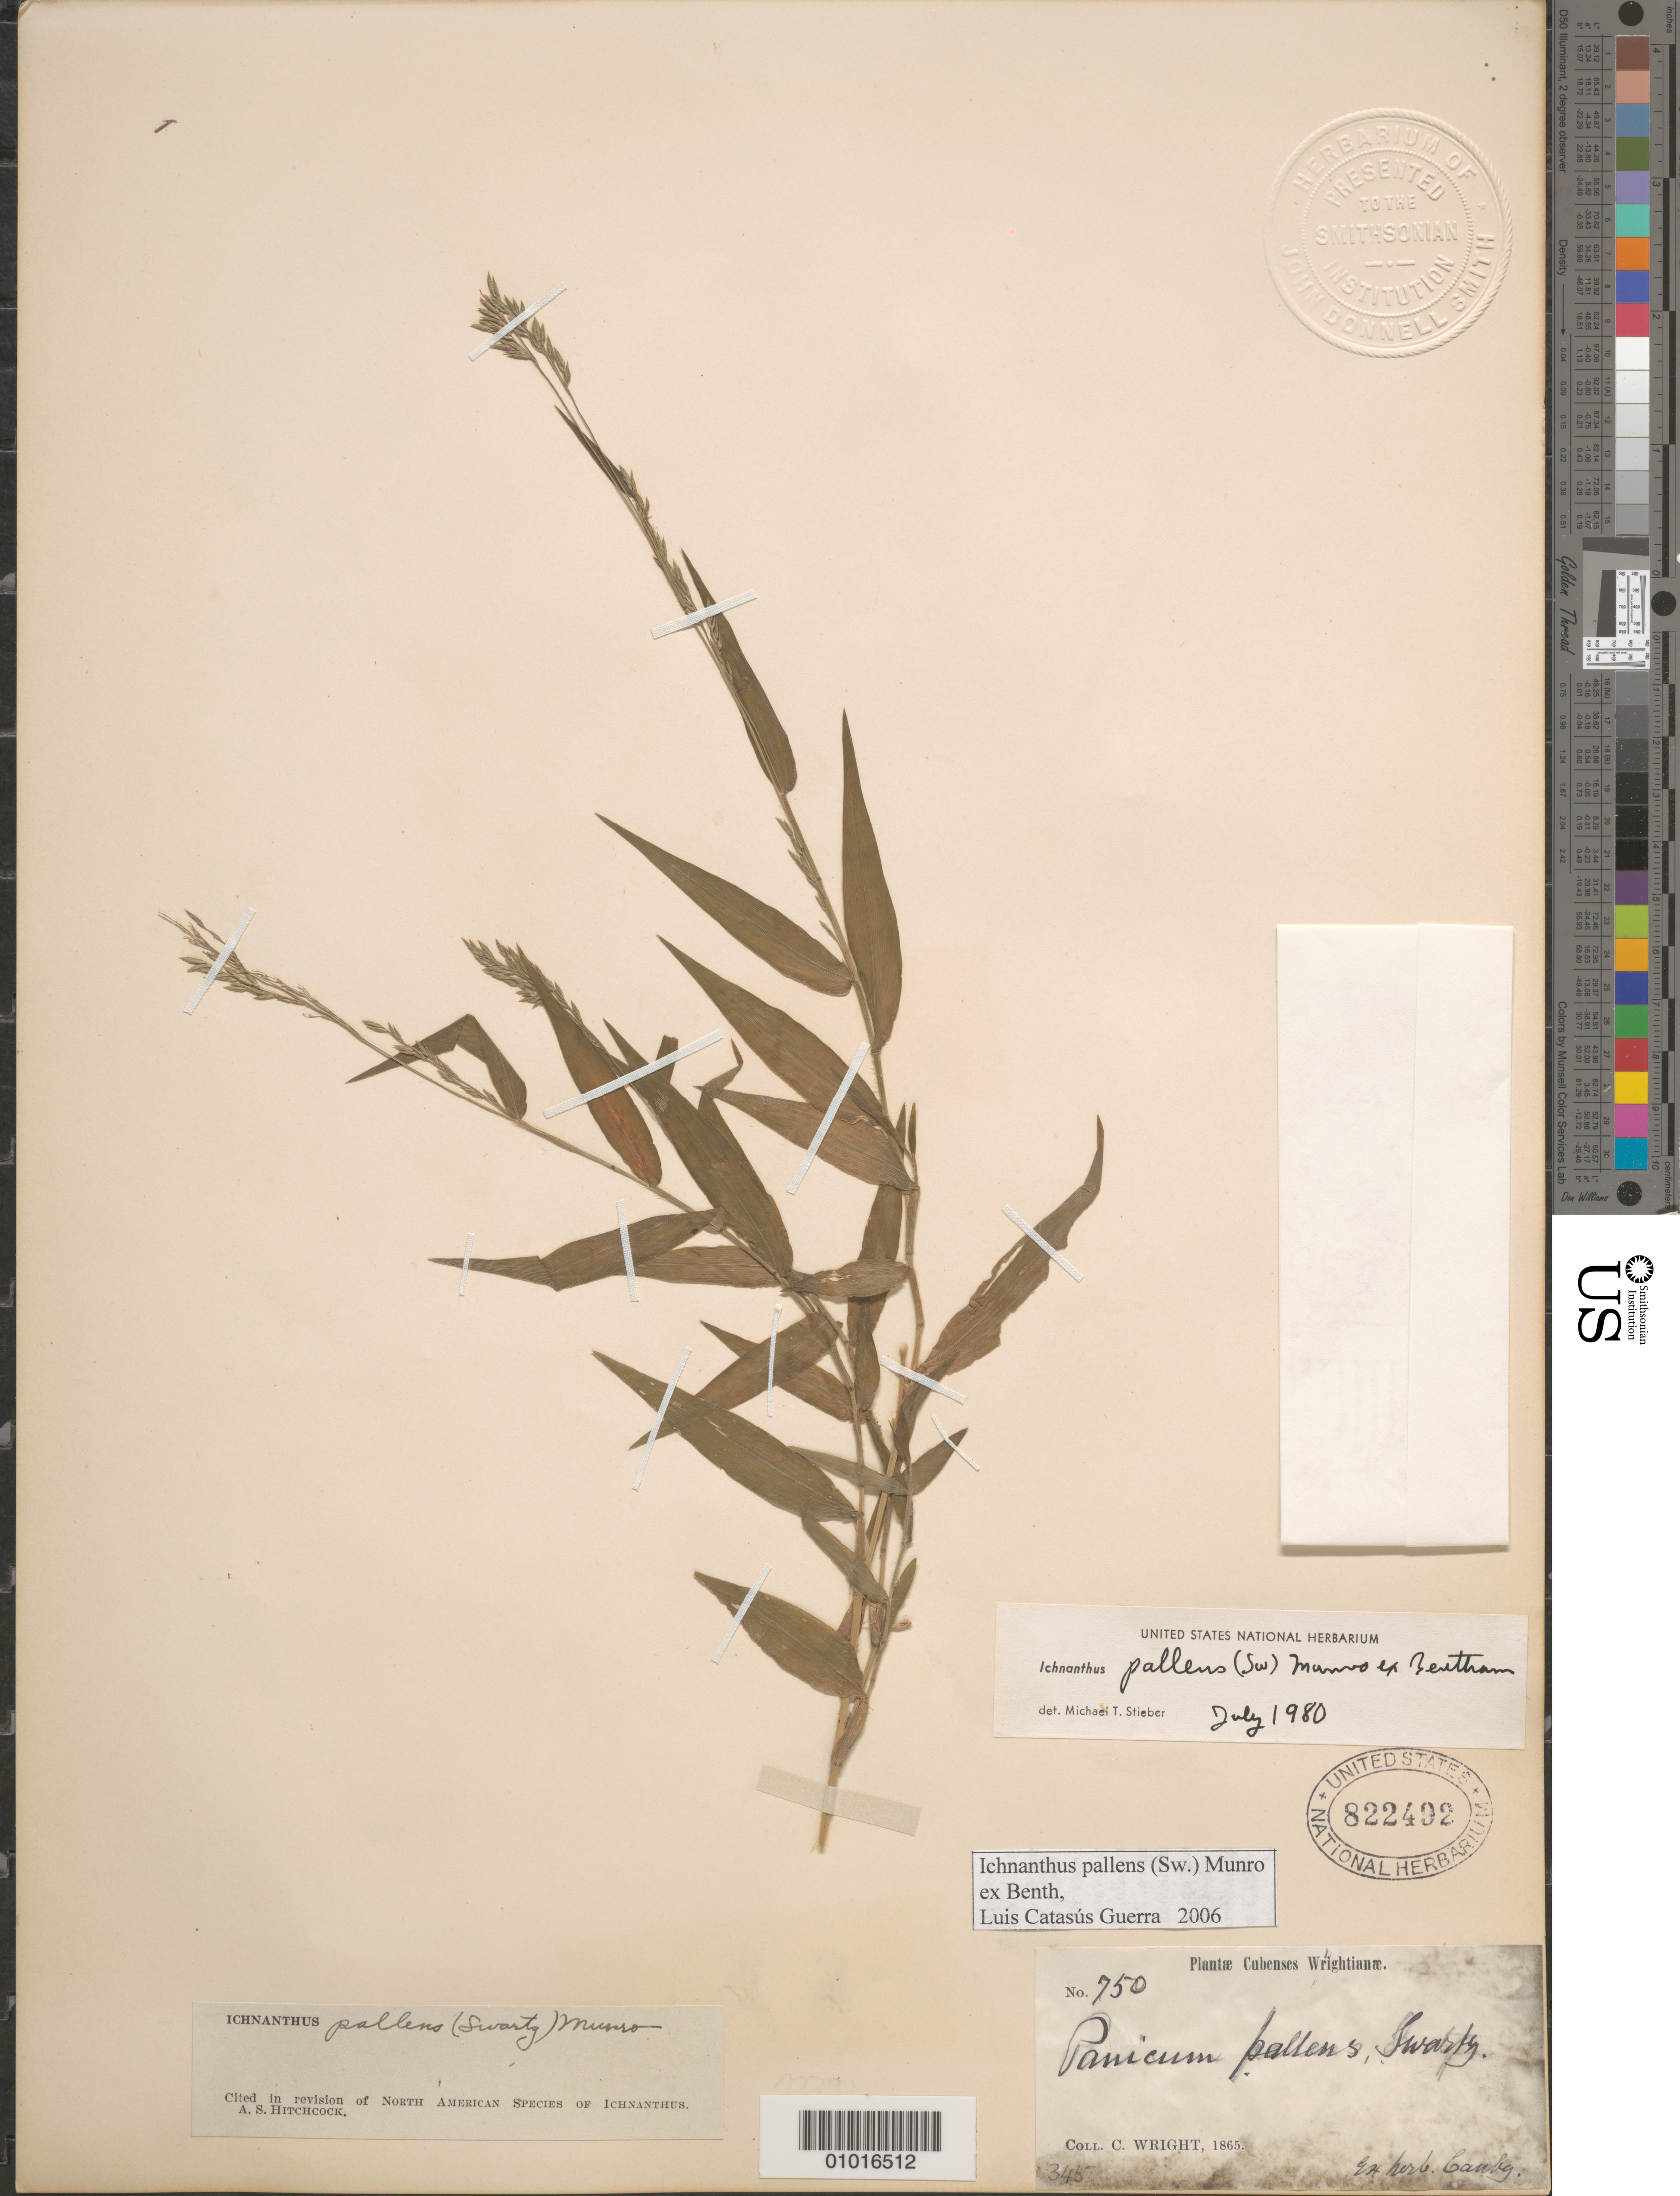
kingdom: Plantae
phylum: Tracheophyta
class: Liliopsida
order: Poales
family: Poaceae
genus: Ichnanthus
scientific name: Ichnanthus pallens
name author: (Sw.) Munro ex Benth.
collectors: C. Wright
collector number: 750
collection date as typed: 1865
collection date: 1865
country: Cuba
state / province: Pinar del Rio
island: Cuba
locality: Pinar del Rio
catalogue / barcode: US 822492